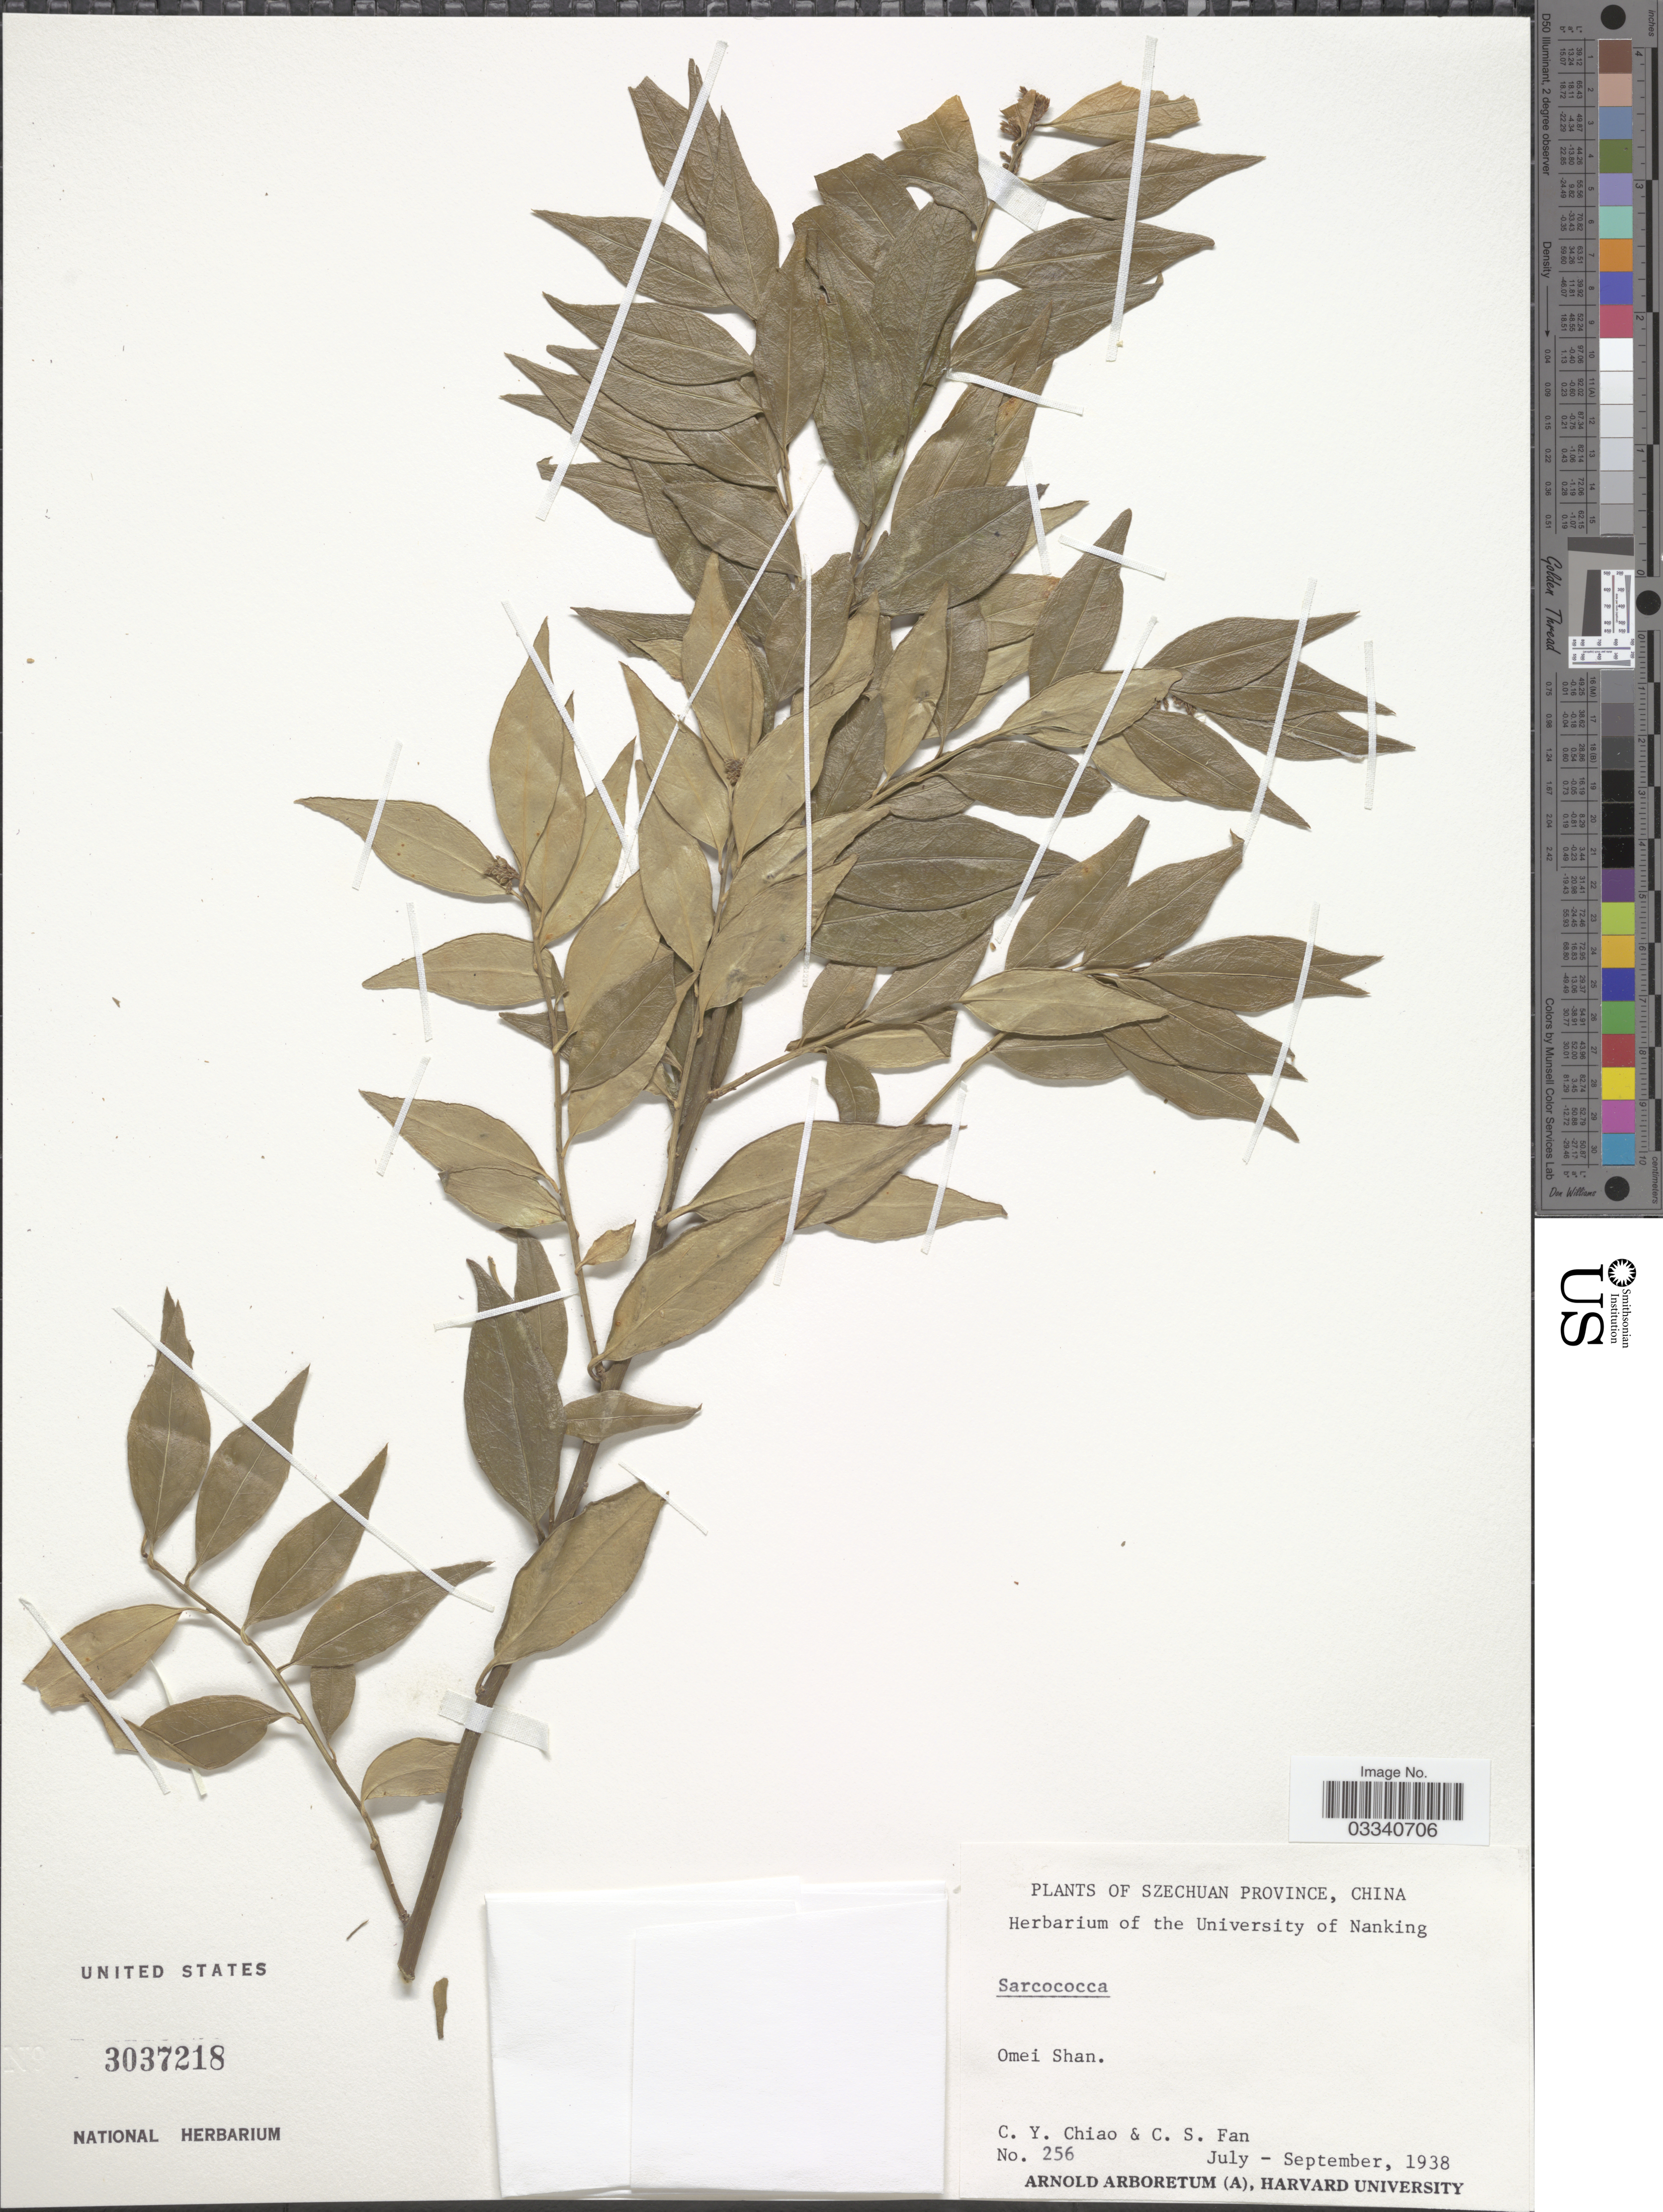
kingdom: Plantae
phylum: Tracheophyta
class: Magnoliopsida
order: Buxales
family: Buxaceae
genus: Sarcococca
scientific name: Sarcococca sp.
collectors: C. Y. Chiao & C. S. Fan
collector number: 256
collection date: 1938-07/1938-09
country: China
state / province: Sichuan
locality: Szechuan Province. Omei Shan.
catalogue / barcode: US 3037218